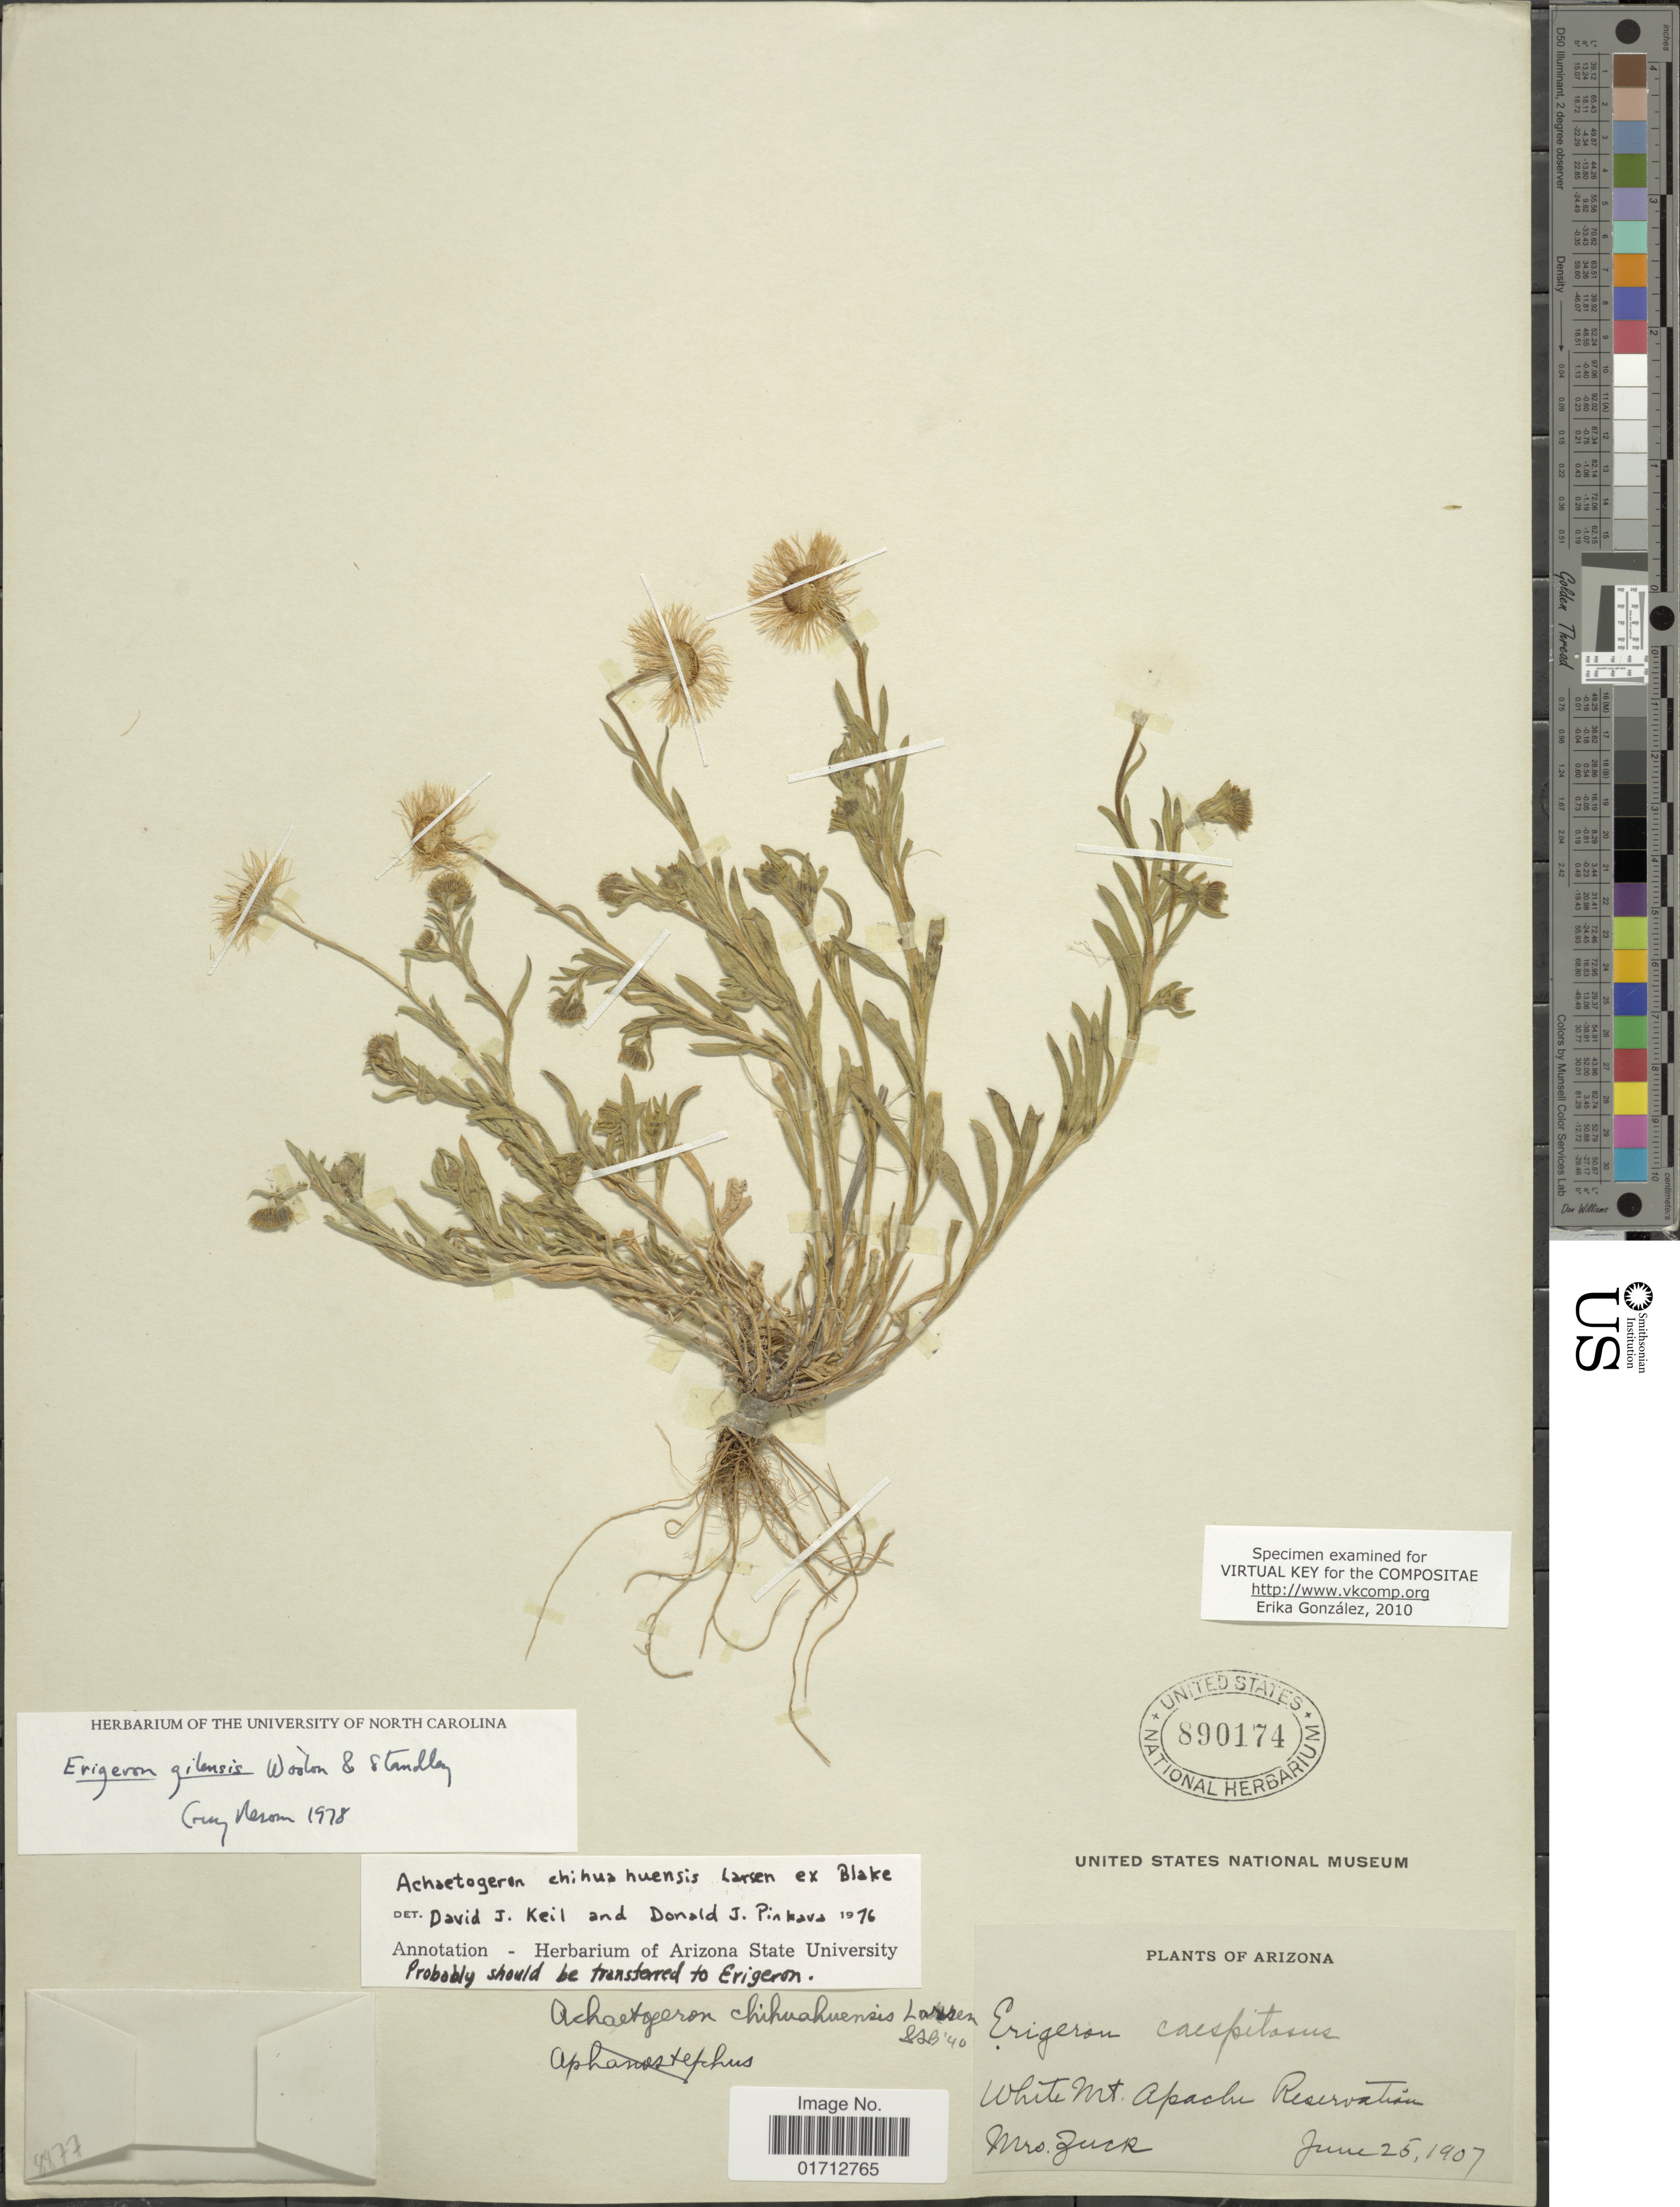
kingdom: Plantae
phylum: Tracheophyta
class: Magnoliopsida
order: Asterales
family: Asteraceae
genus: Erigeron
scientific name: Erigeron gilensis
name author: Wooton & Standl.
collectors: Zuck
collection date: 1907-06-25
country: United States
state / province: Arizona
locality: White Mt. Apache Reservation.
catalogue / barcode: US 890174